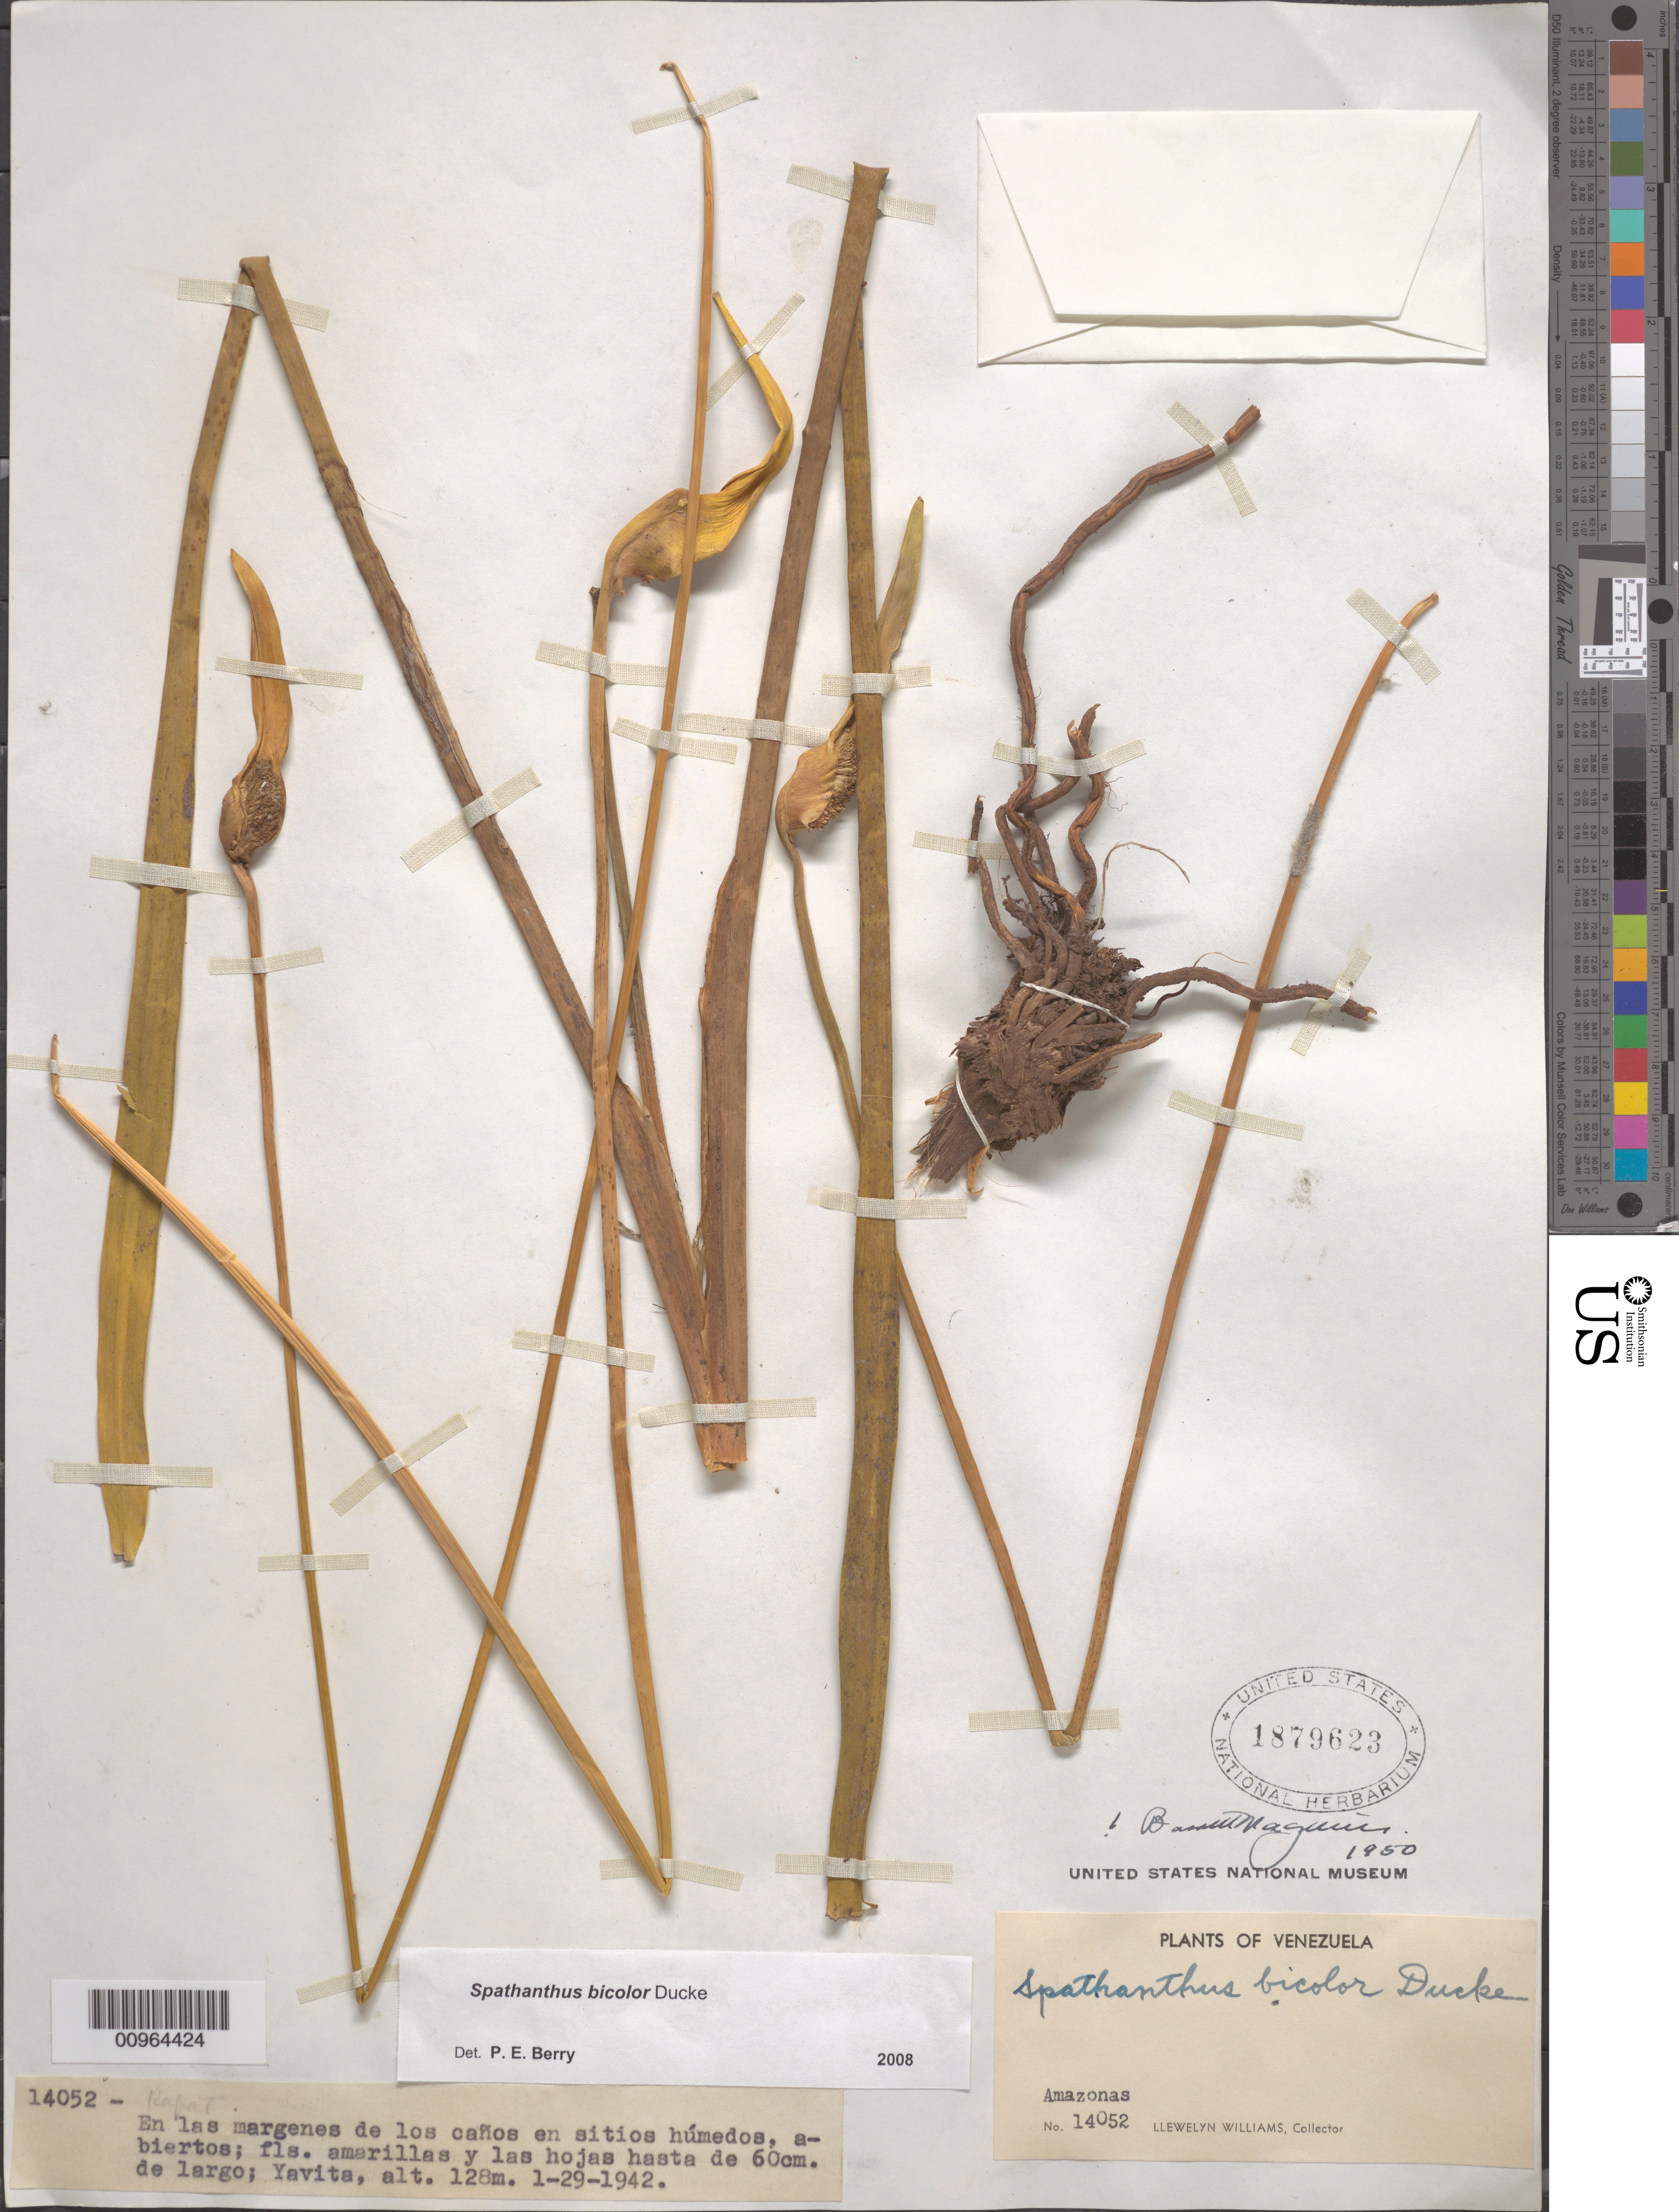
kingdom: Plantae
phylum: Tracheophyta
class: Liliopsida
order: Poales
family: Rapateaceae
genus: Spathanthus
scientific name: Spathanthus bicolor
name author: Ducke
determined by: Berry, P. E., (WIS), University of Wisconsin - Madison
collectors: Ll. Williams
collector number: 14052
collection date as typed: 29-Jan-42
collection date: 1942-01-29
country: Venezuela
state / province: Amazonas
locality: Yavita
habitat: Margenes de los canos en sitios humedos, abiertos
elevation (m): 128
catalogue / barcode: US 1879623